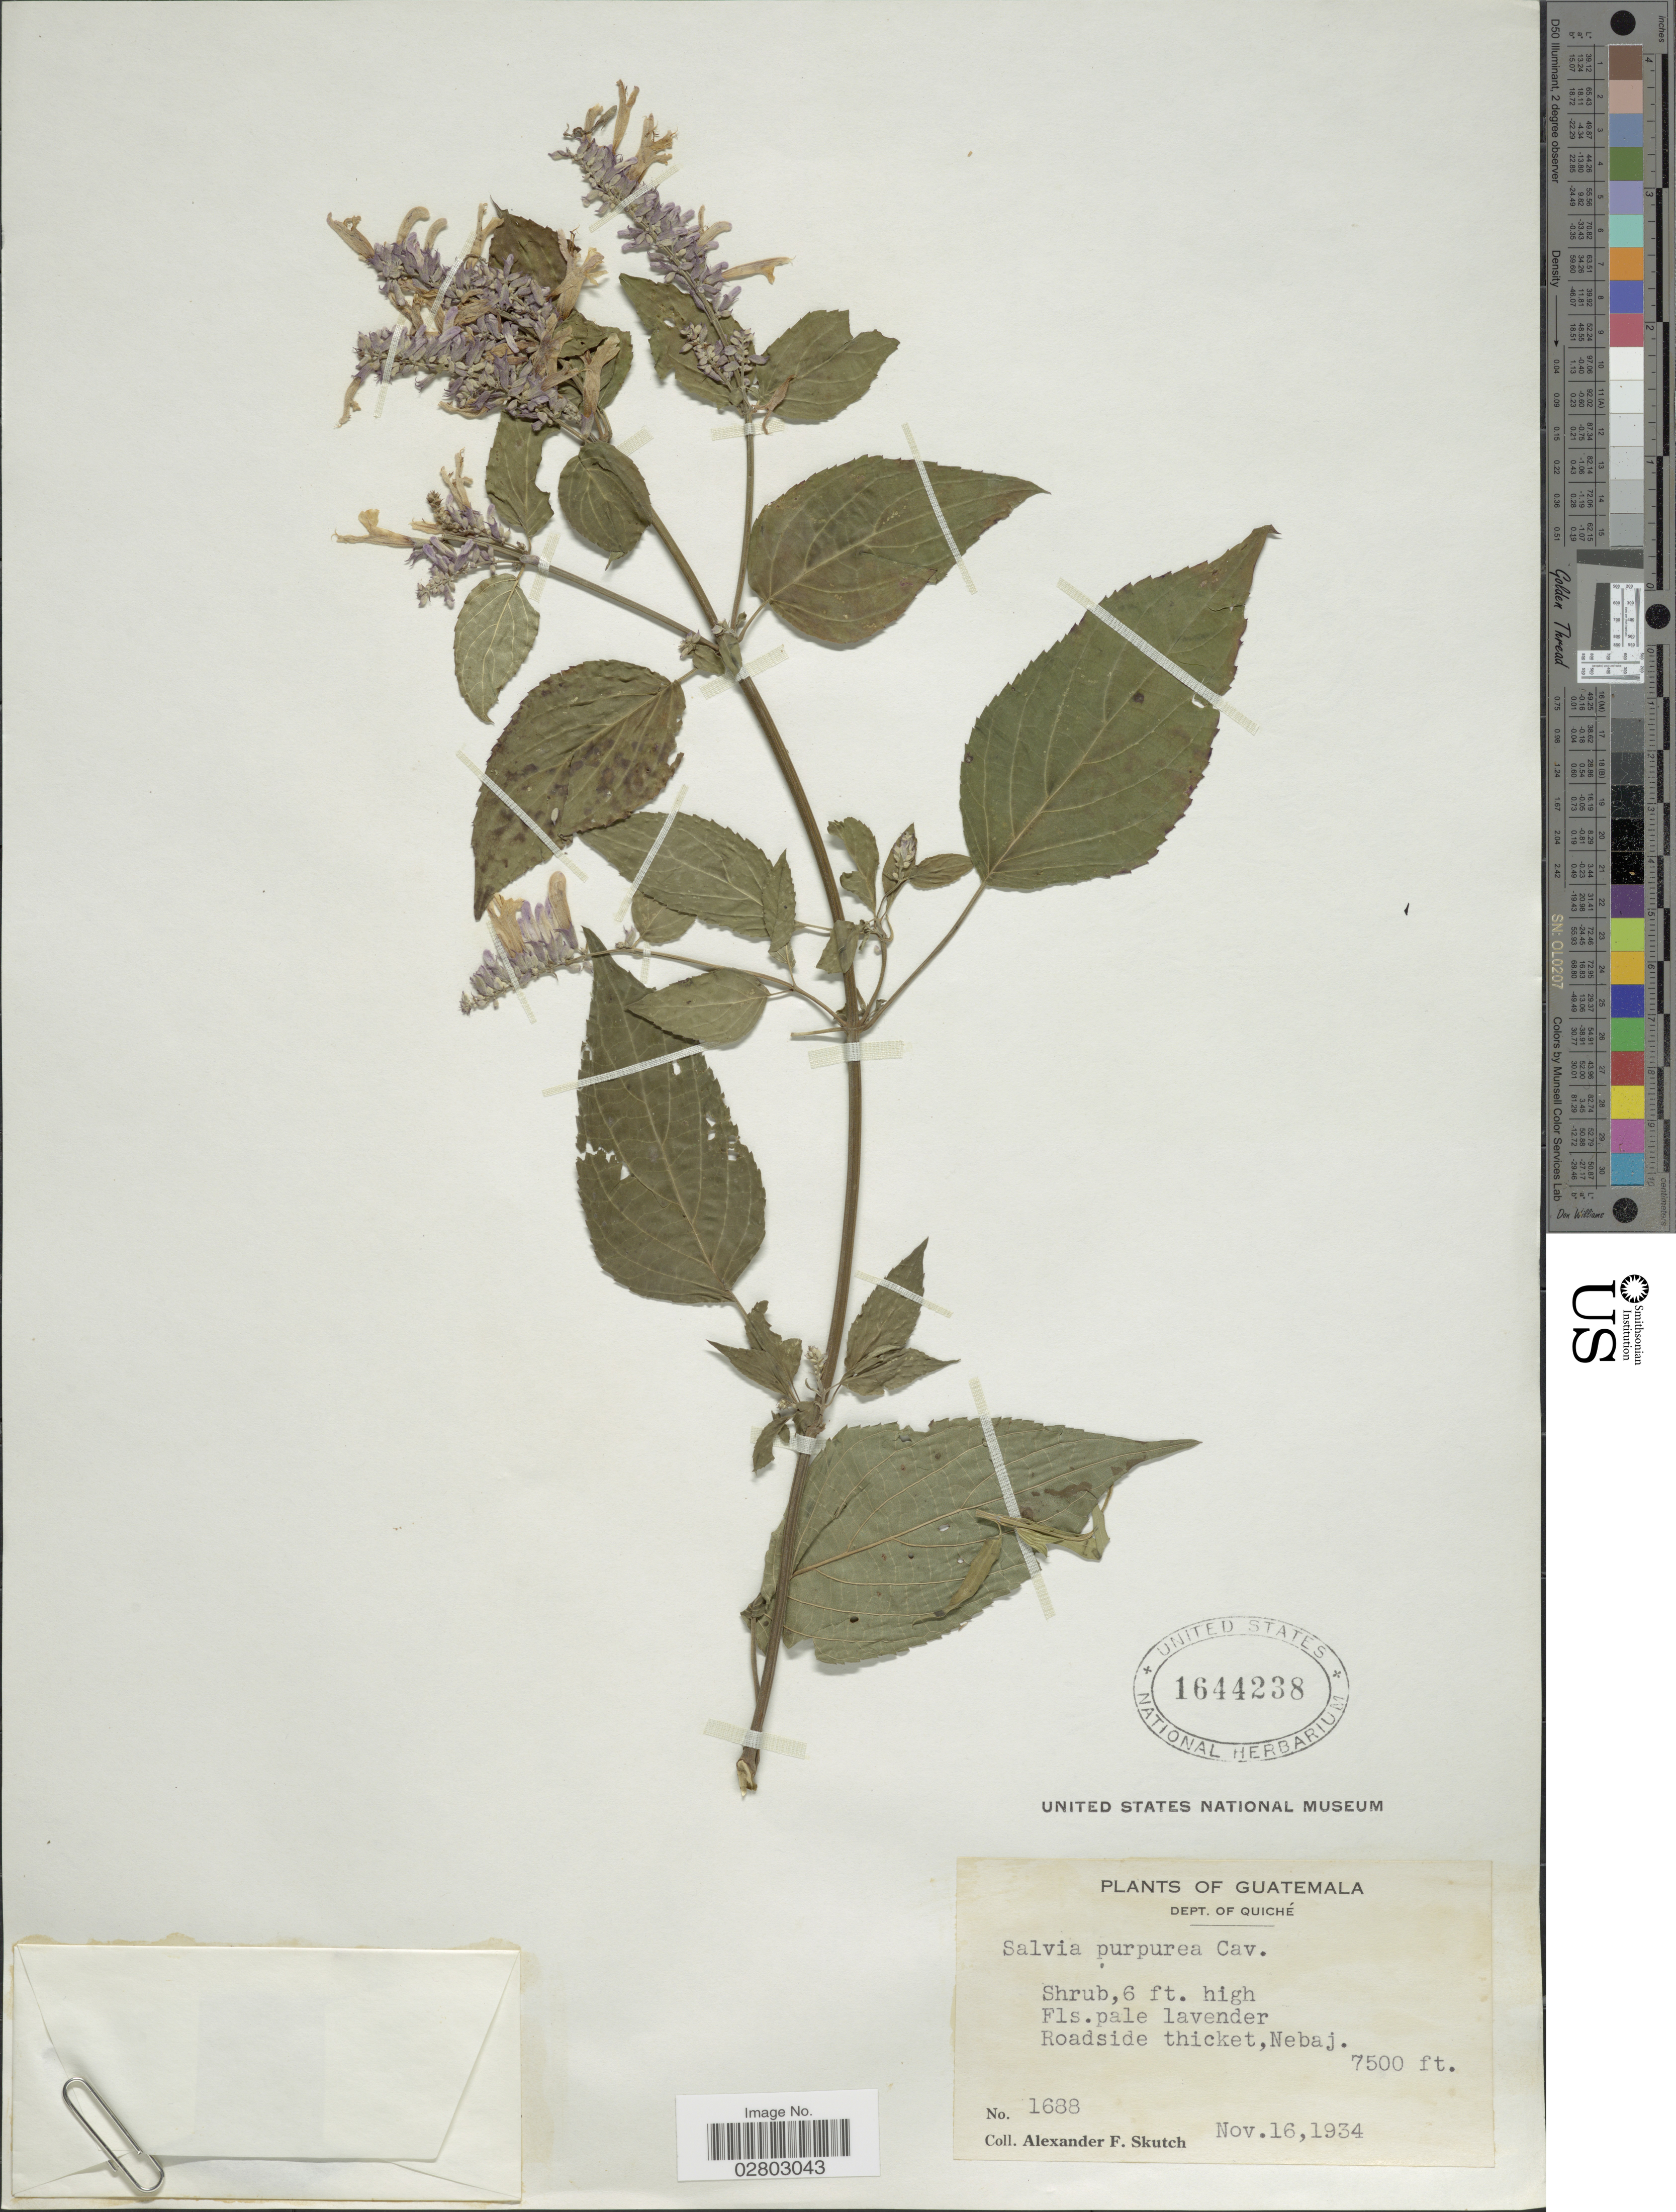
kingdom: Plantae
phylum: Tracheophyta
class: Magnoliopsida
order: Lamiales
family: Lamiaceae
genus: Salvia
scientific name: Salvia purpurea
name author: Cav.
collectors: A. F. Skutch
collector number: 1688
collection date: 1934-11-16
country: Guatemala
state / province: El Quiché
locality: Dept. of Quiché, Nebaj.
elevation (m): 2286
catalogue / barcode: US 1644238